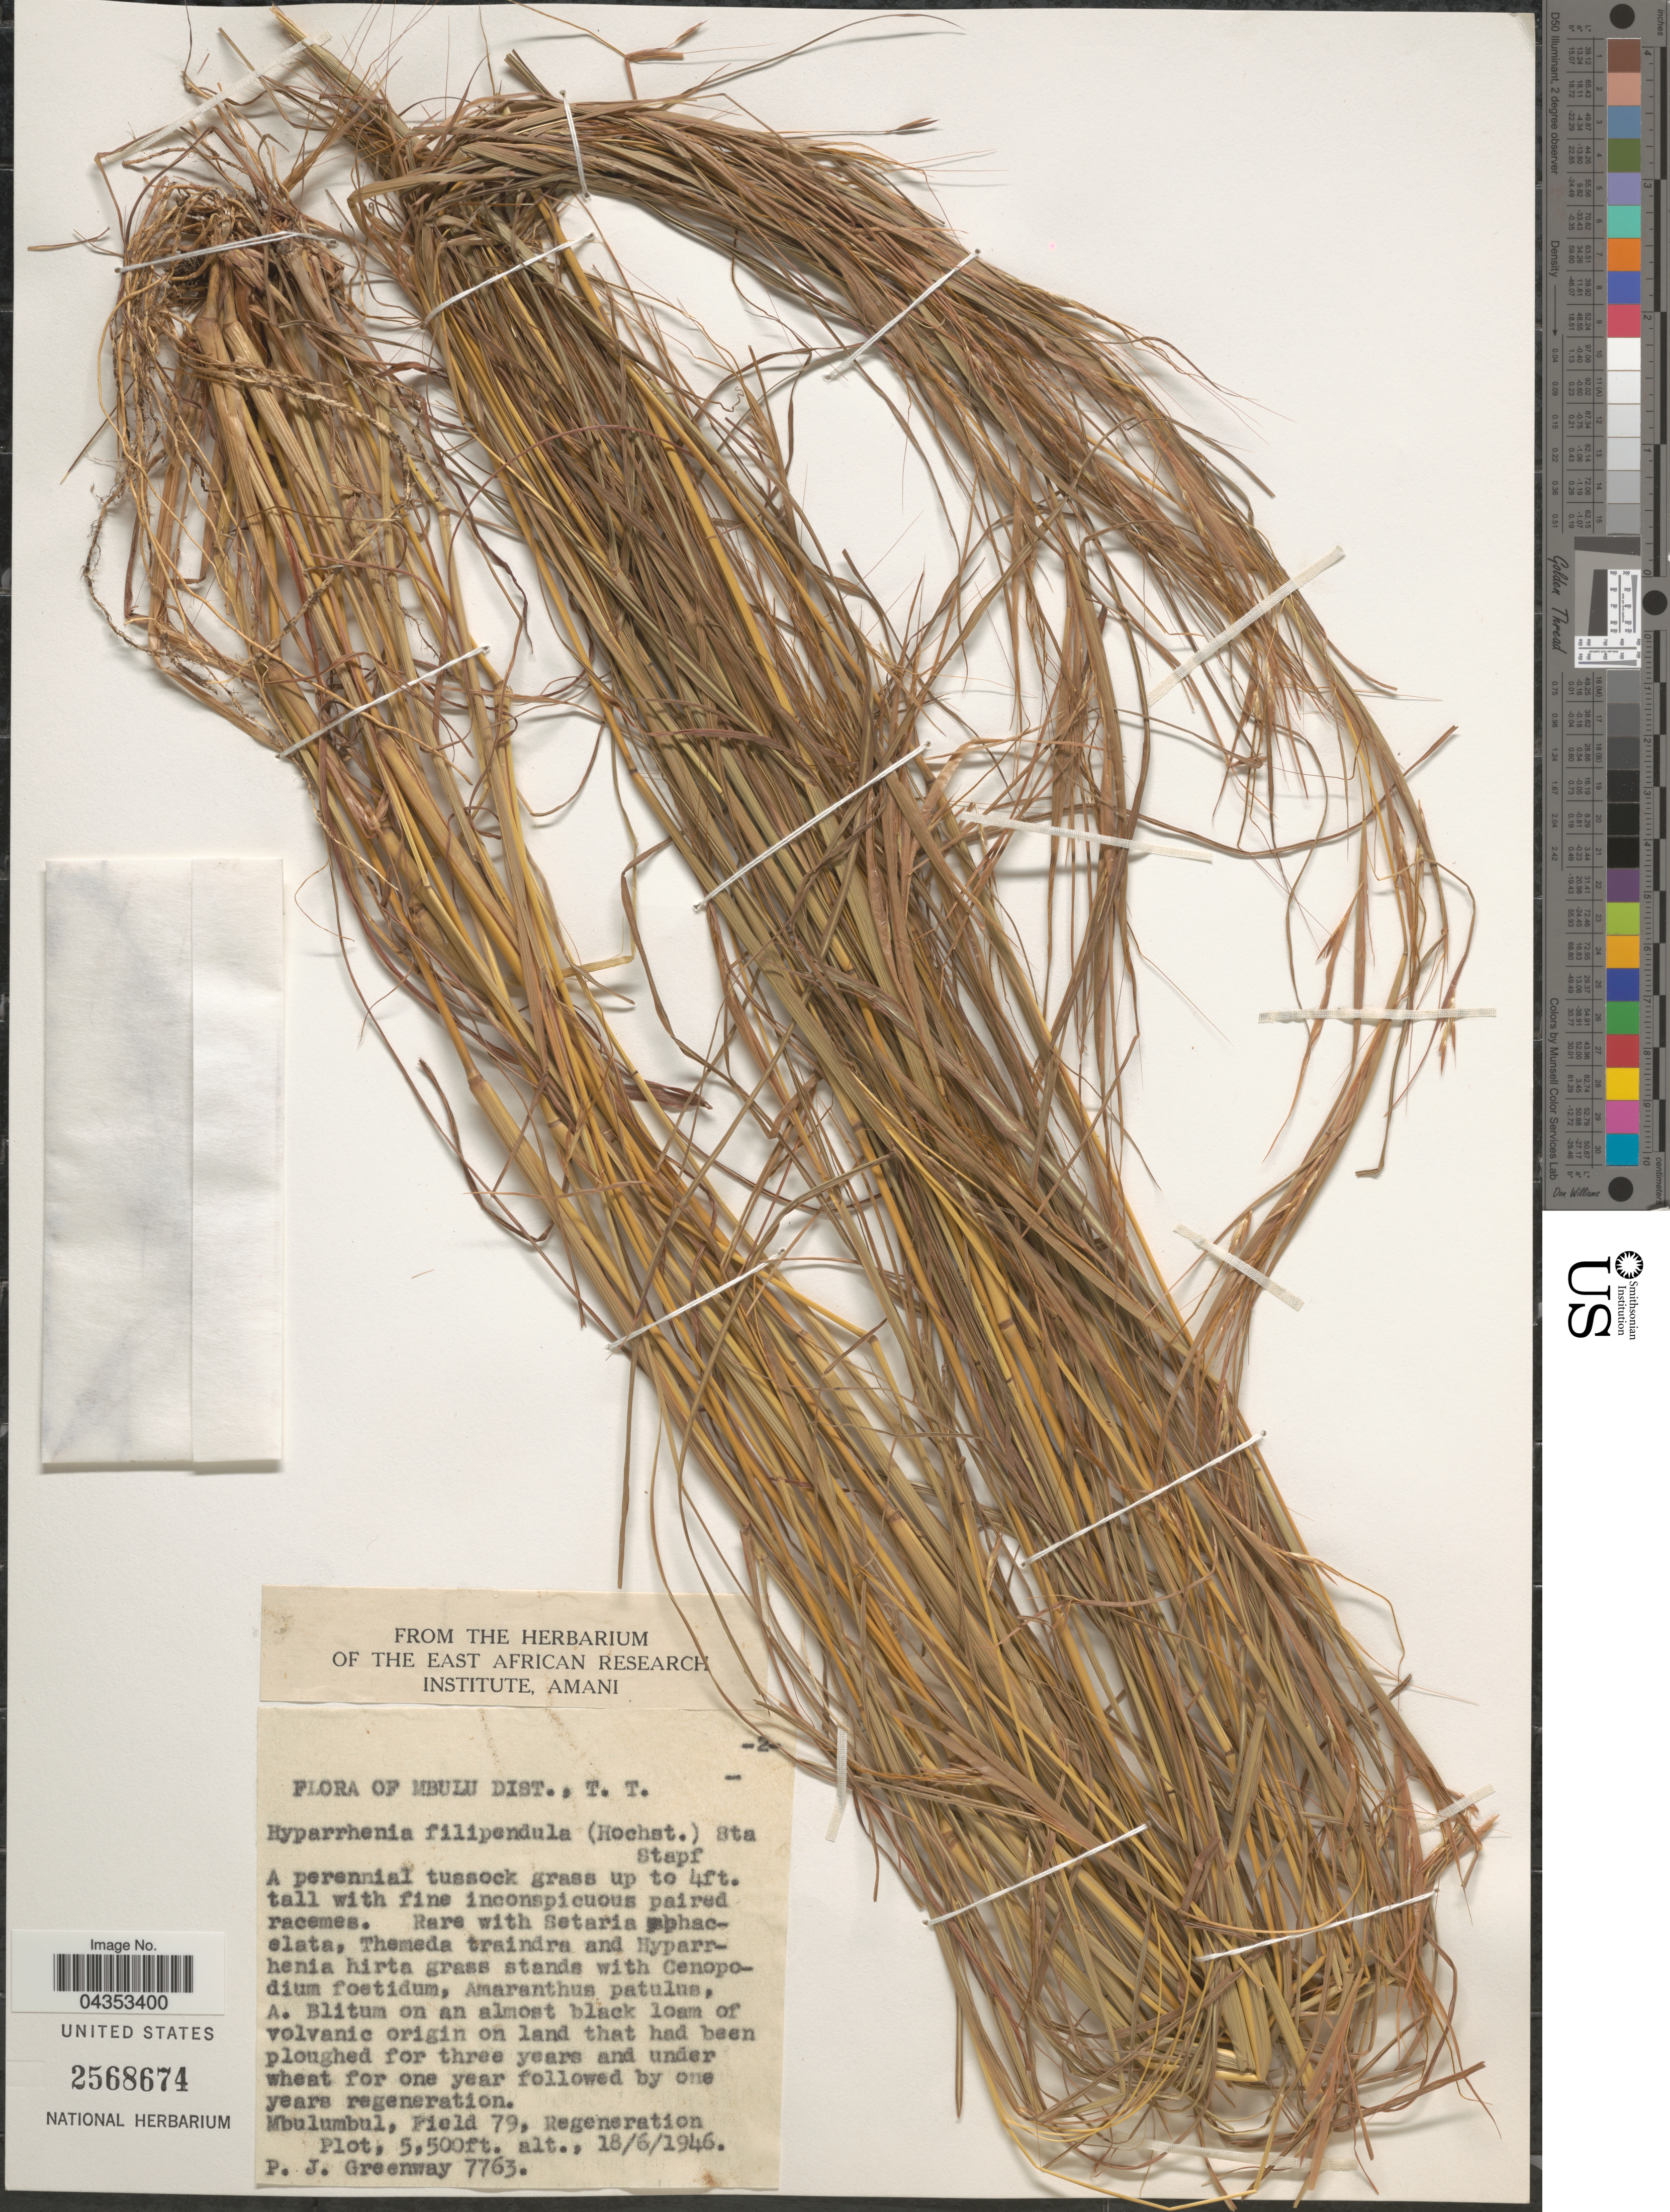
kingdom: Plantae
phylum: Tracheophyta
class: Liliopsida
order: Poales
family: Poaceae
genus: Hyparrhenia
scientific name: Hyparrhenia filipendula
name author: (Hochr.) Stapf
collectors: P. J. Greenway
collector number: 7763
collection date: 1946-06-18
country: Tanzania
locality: Mbulu Dist., T. T. Mbulumbul, Field 79. Regeneration Plot.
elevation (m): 1676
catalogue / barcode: US 2568674